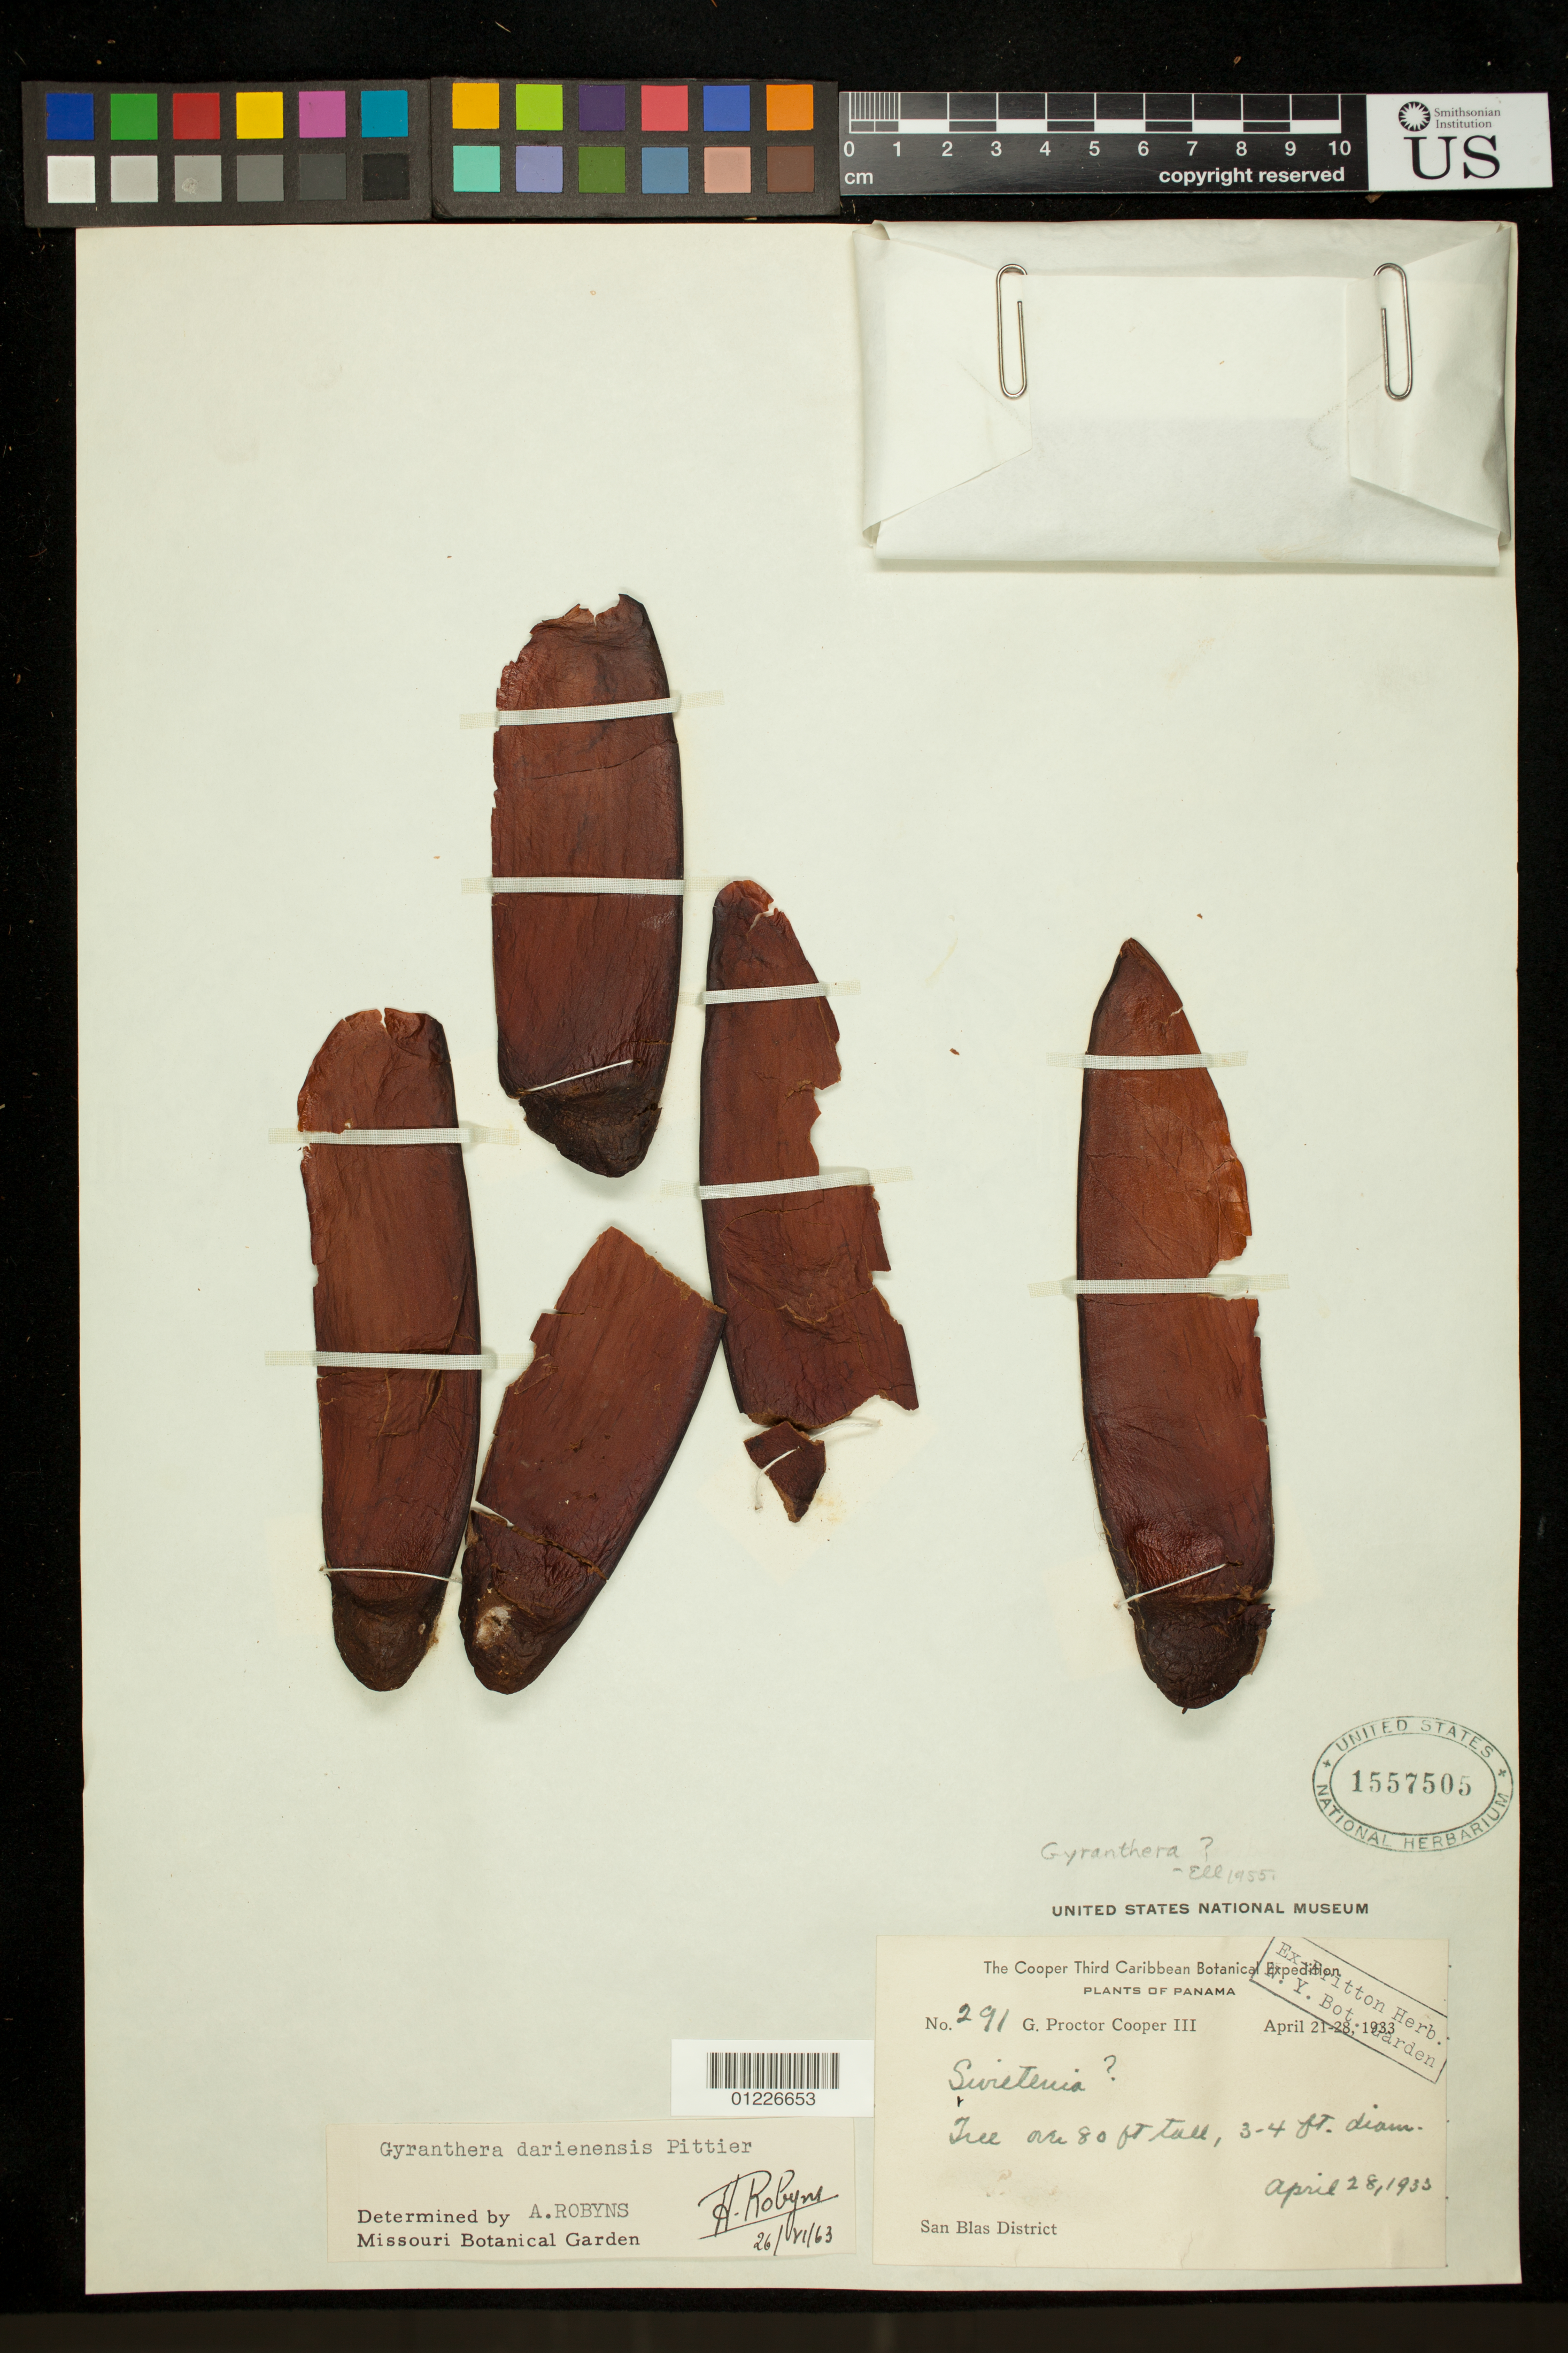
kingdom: Plantae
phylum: Tracheophyta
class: Magnoliopsida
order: Malvales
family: Malvaceae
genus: Gyranthera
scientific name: Gyranthera darienensis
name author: Pittier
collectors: G. Cooper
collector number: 291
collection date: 1933-04-21/1933-04-28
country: Panama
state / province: Kuna Yala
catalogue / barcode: US 1557505